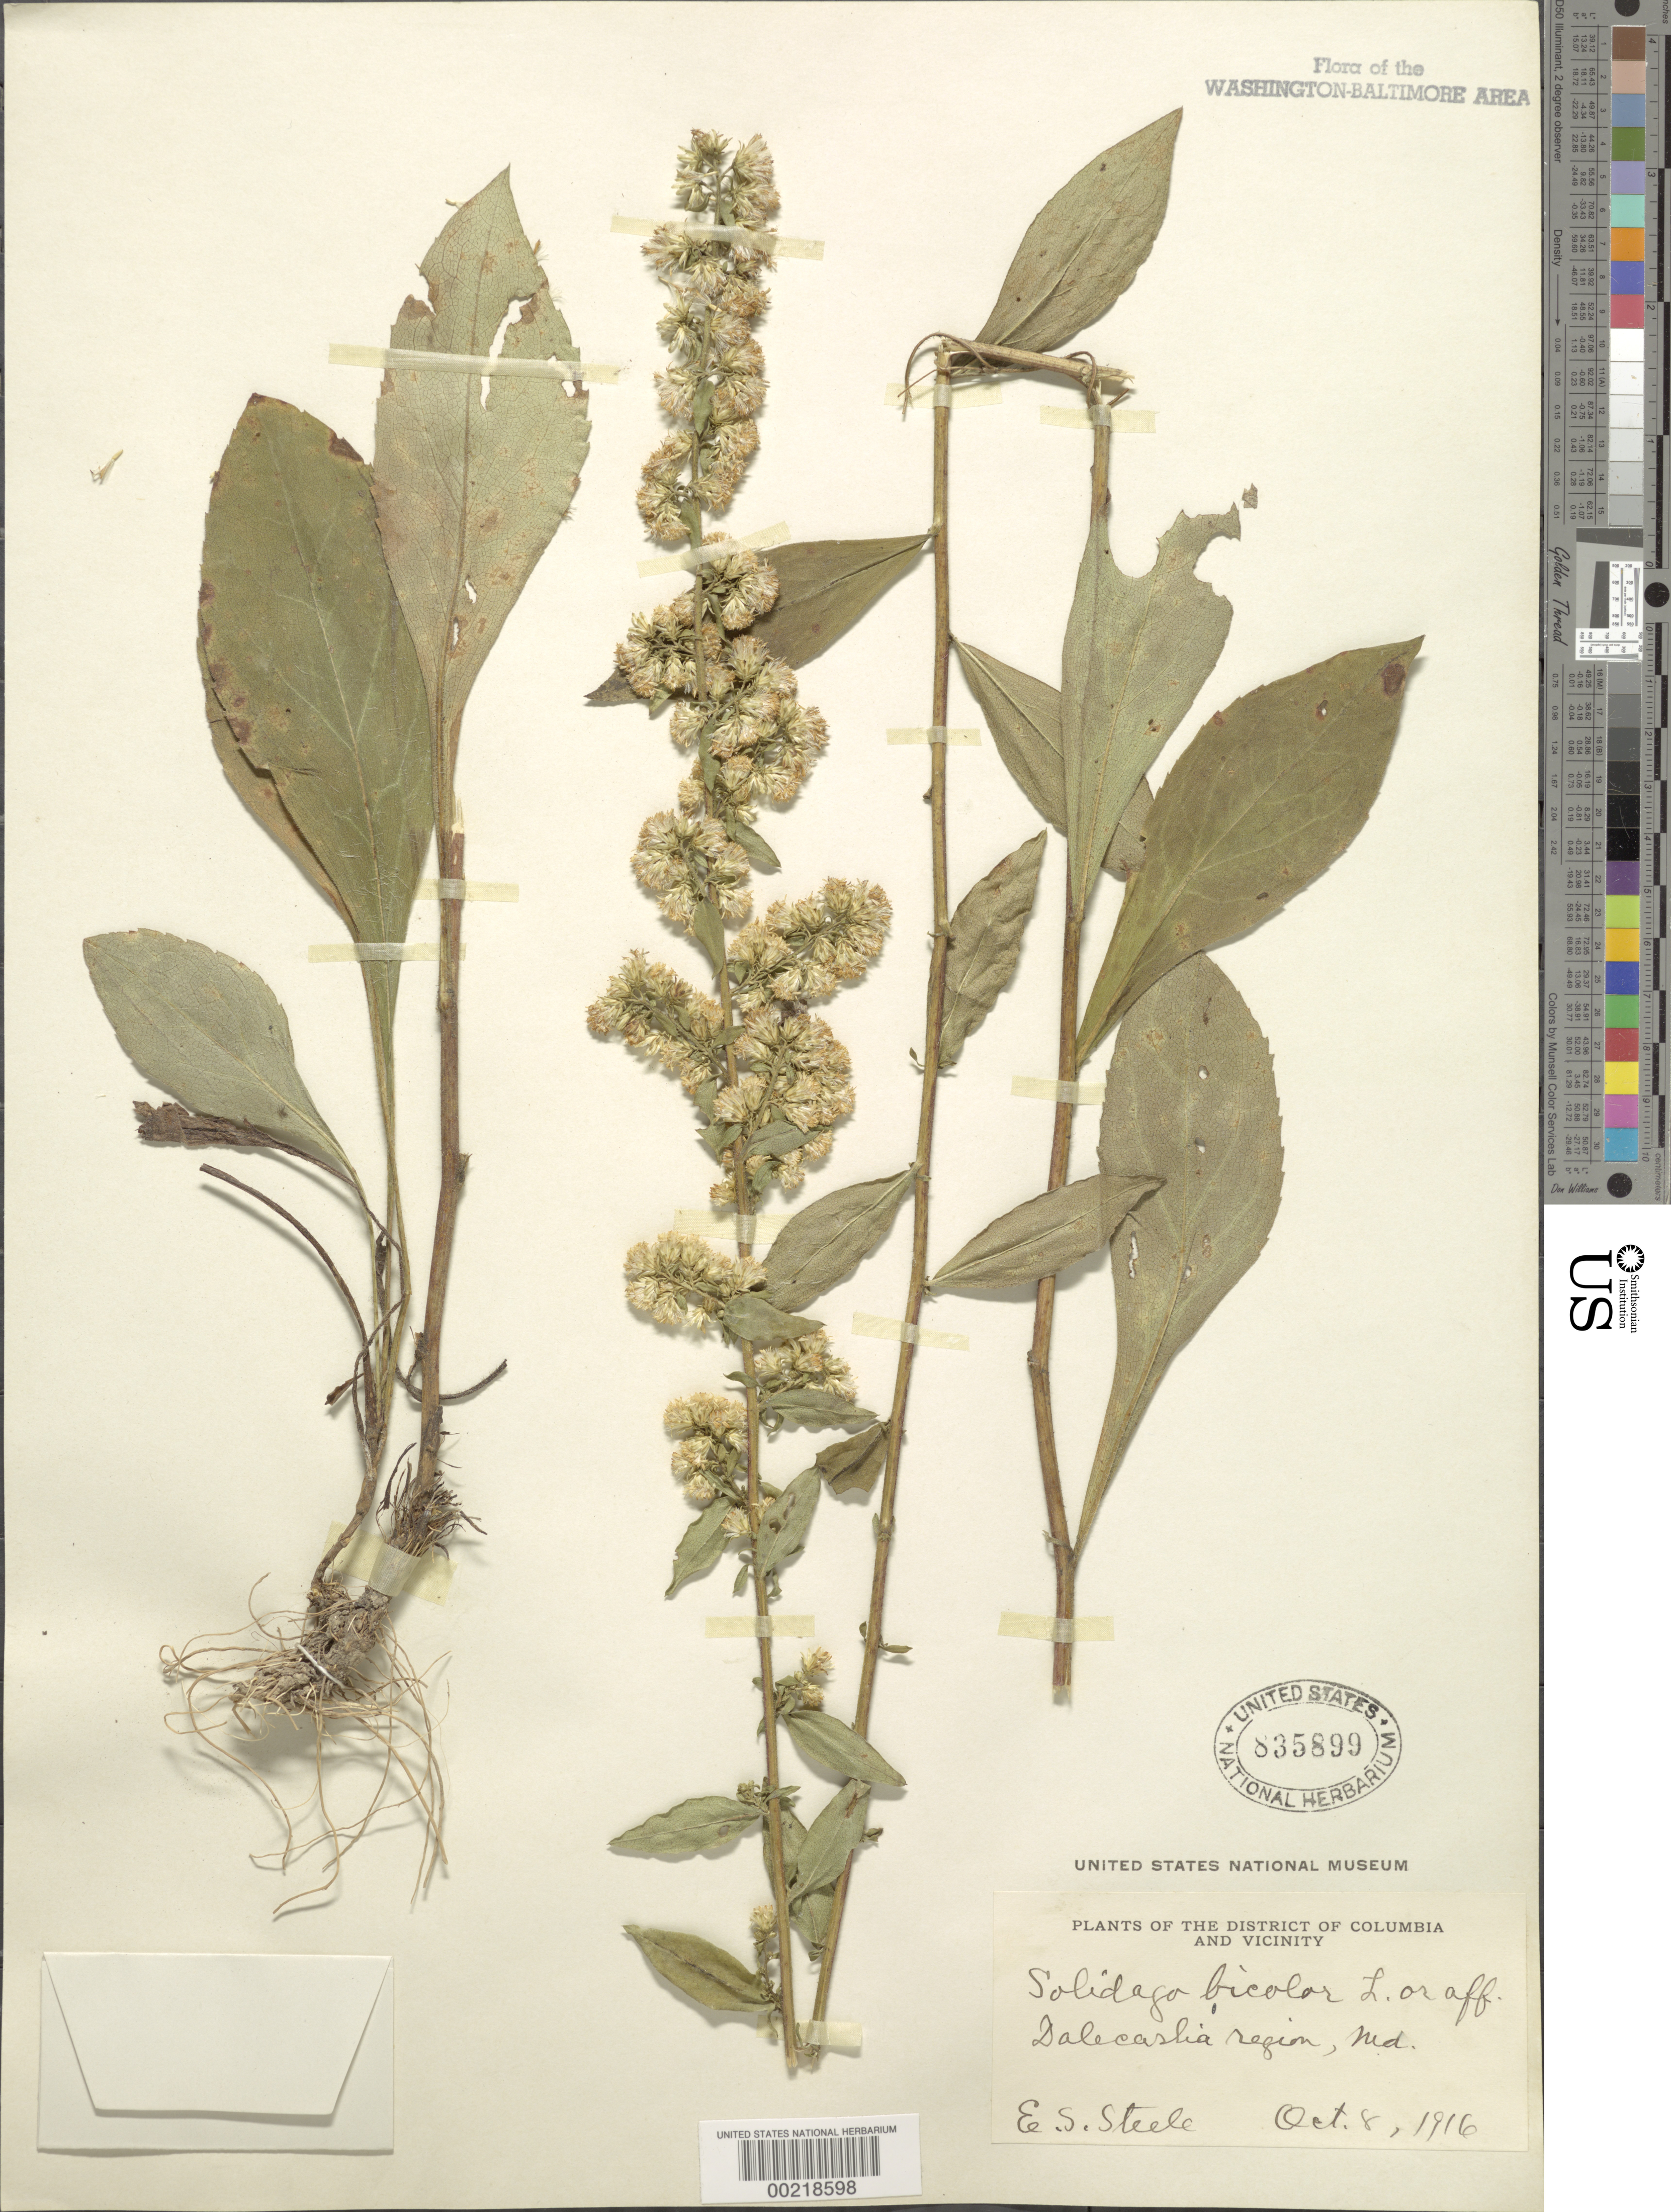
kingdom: Plantae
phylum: Tracheophyta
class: Magnoliopsida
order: Asterales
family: Asteraceae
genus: Solidago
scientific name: Solidago bicolor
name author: L.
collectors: E. Steele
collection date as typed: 08 Oct 1916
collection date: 1916-10-08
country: United States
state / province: District of Columbia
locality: Dalecarlia Region (Little Falls)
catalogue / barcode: US 835899